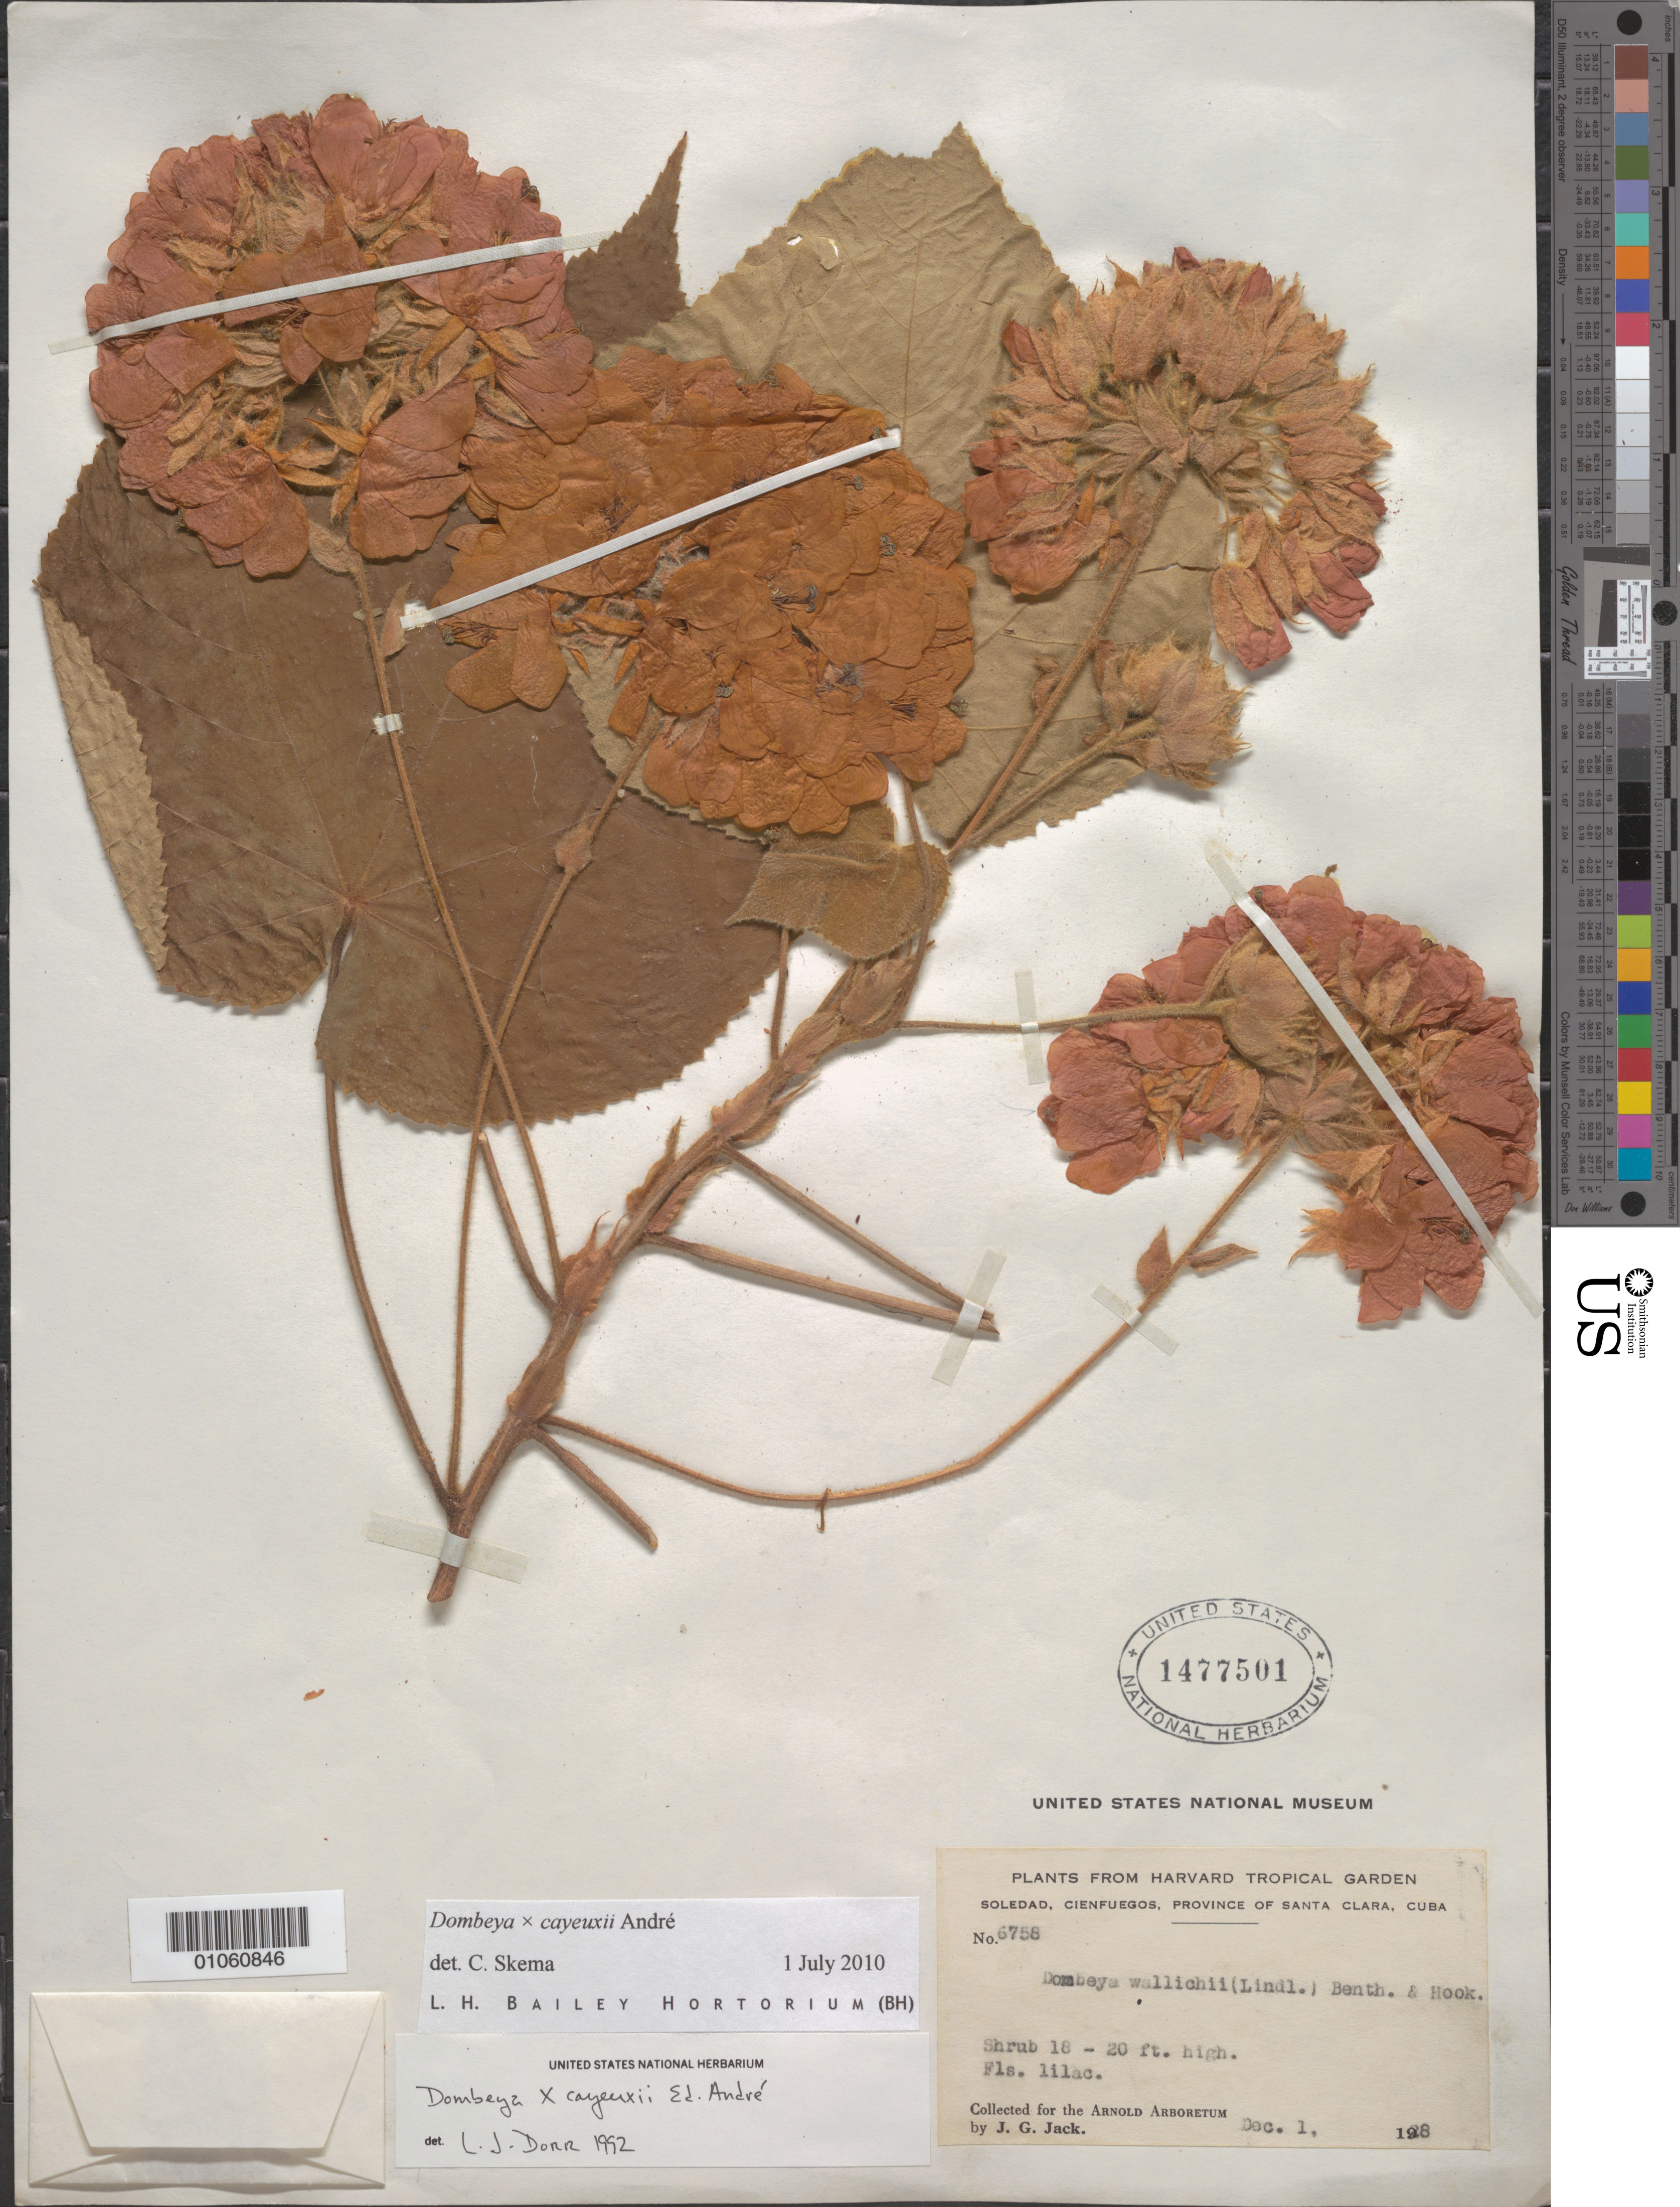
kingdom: Plantae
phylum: Tracheophyta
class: Magnoliopsida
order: Malvales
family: Malvaceae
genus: Dombeya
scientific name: Dombeya x cayeuxii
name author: André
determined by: Skema, C. K.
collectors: J. G. Jack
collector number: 6758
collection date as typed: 01 Dec 1928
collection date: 1928-12-01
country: Cuba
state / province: Cienfuegos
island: Cuba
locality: Soledad, Cienfuegos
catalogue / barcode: US 1477501